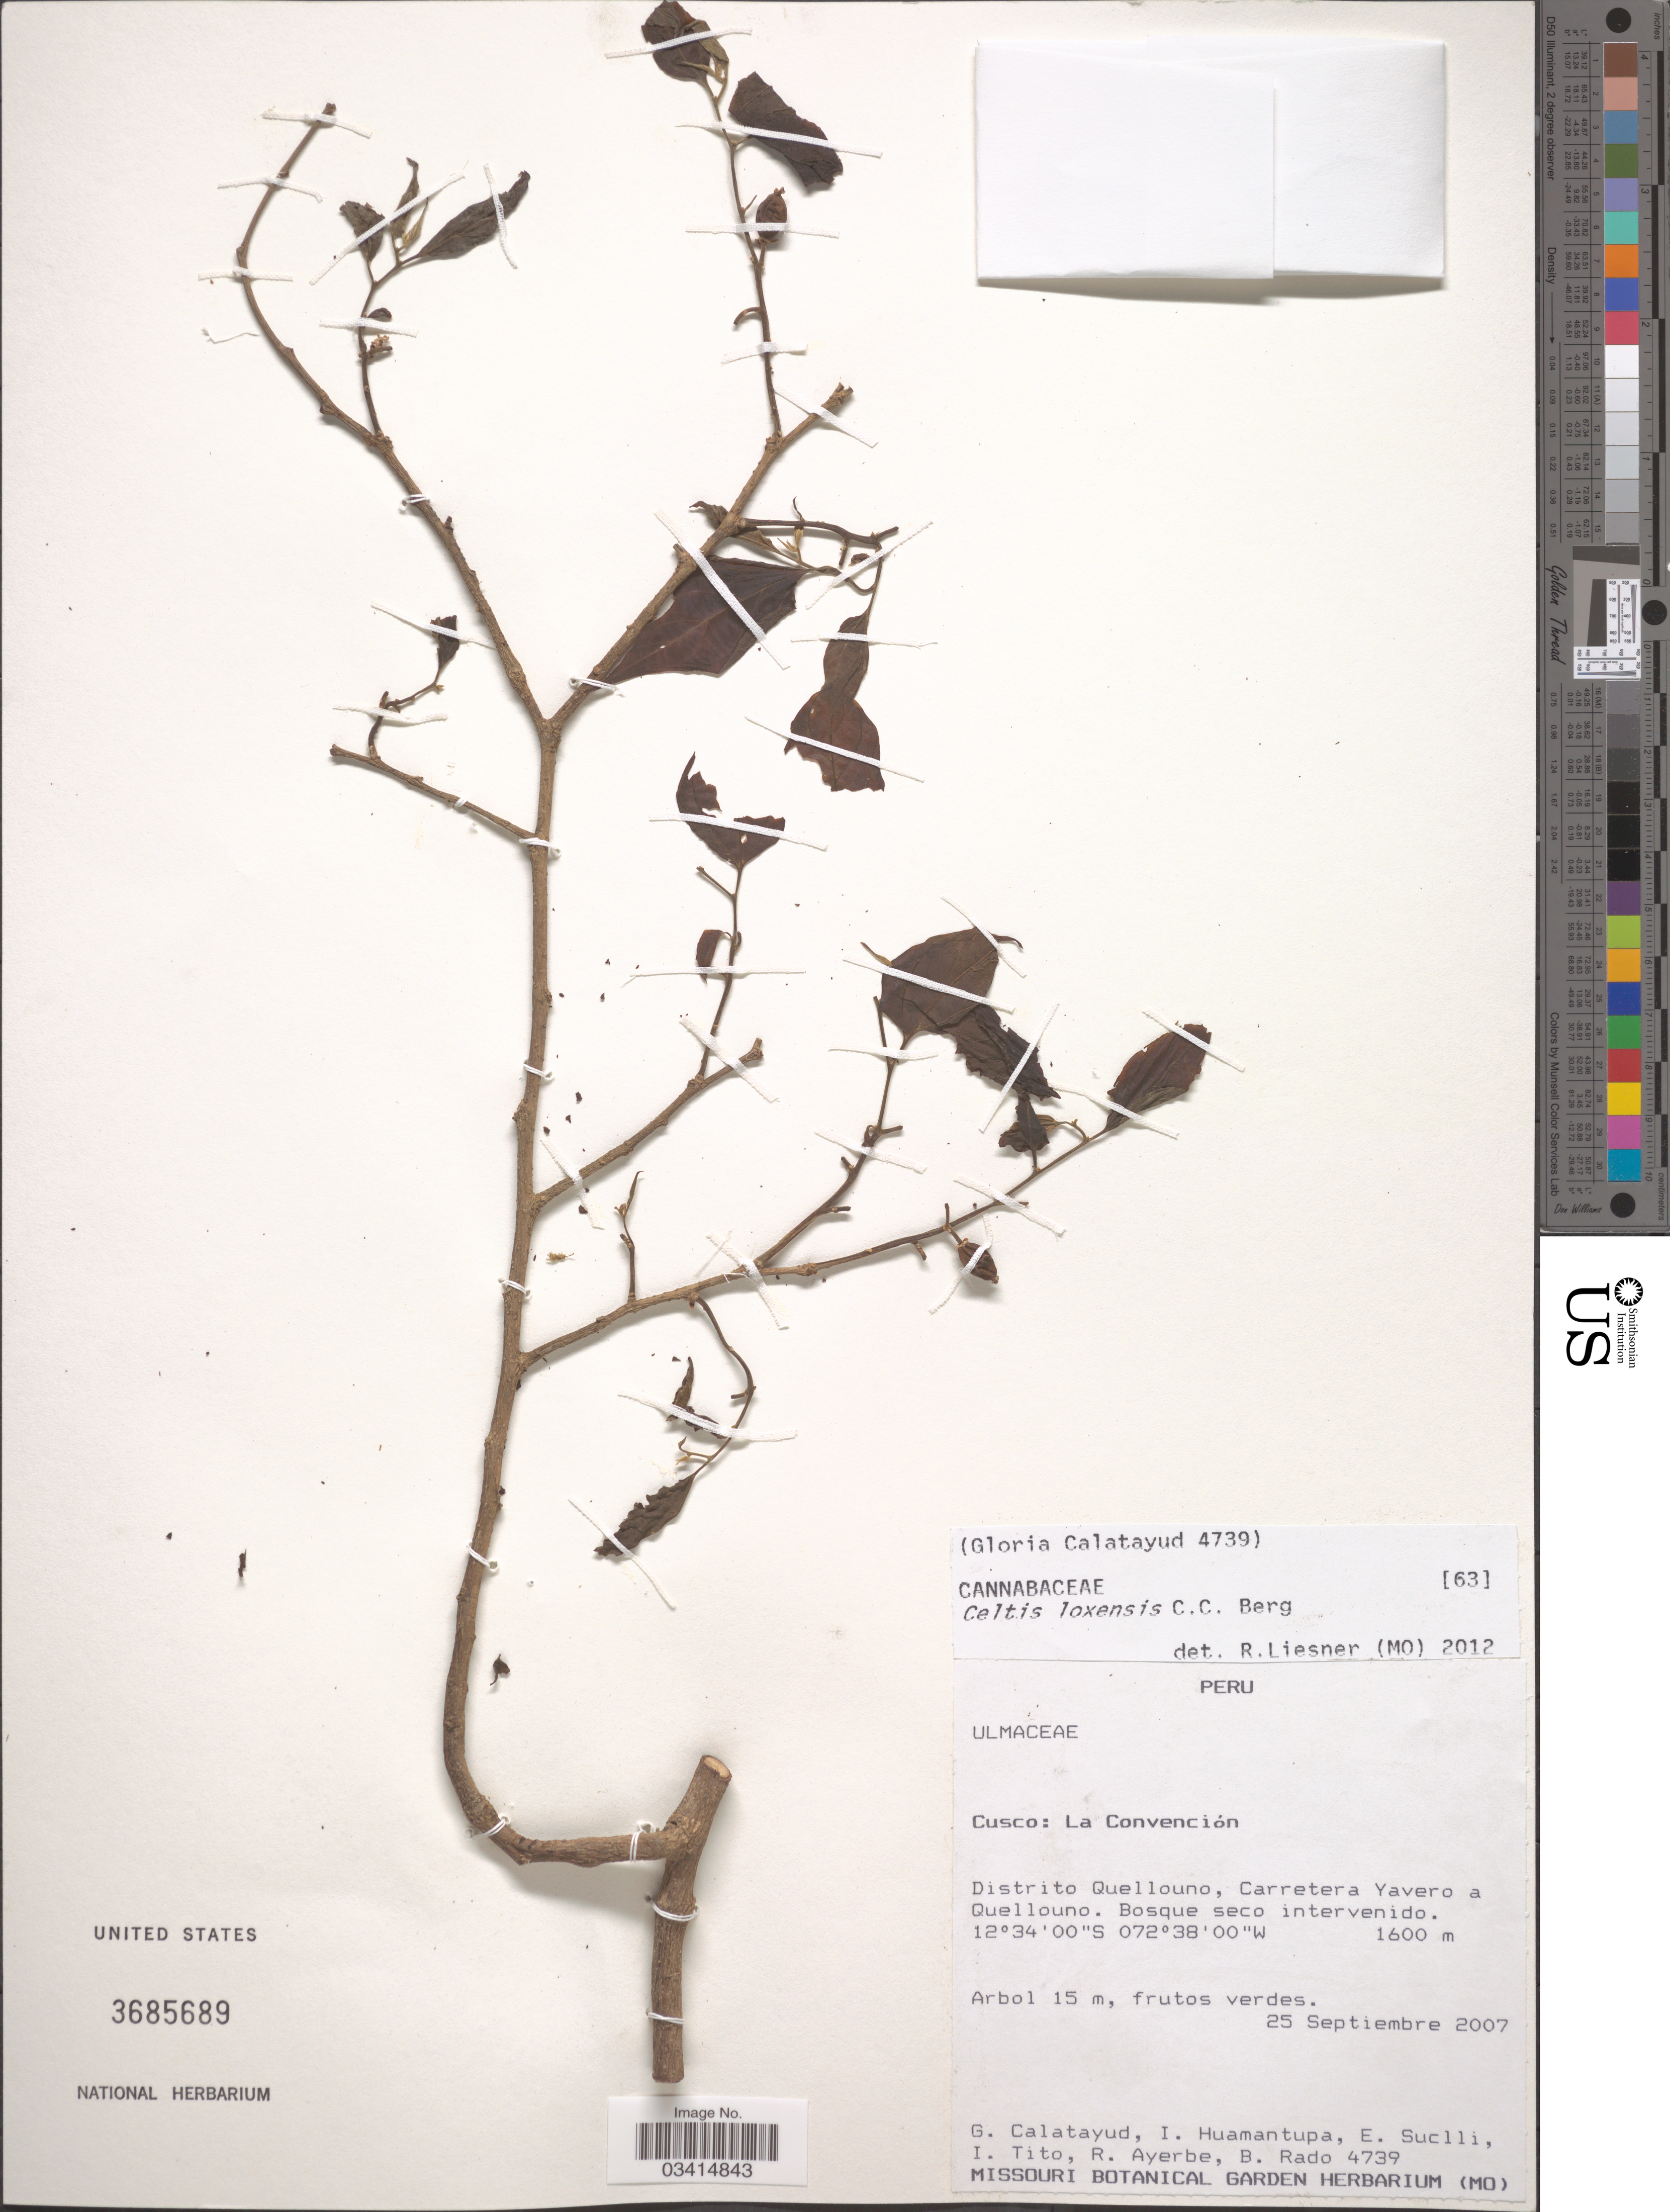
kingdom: Plantae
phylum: Tracheophyta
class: Magnoliopsida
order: Rosales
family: Cannabaceae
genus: Celtis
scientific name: Celtis loxensis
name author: C.C. Berg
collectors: G. Calatayud, I. Huamantupa, E. Suclli, I. Tito & et al.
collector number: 4739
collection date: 2007-09-25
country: Peru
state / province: Cusco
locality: La Convención. Distrito Quellouno, Carretera Yavero a Quellouno.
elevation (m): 1600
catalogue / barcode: US 3685689